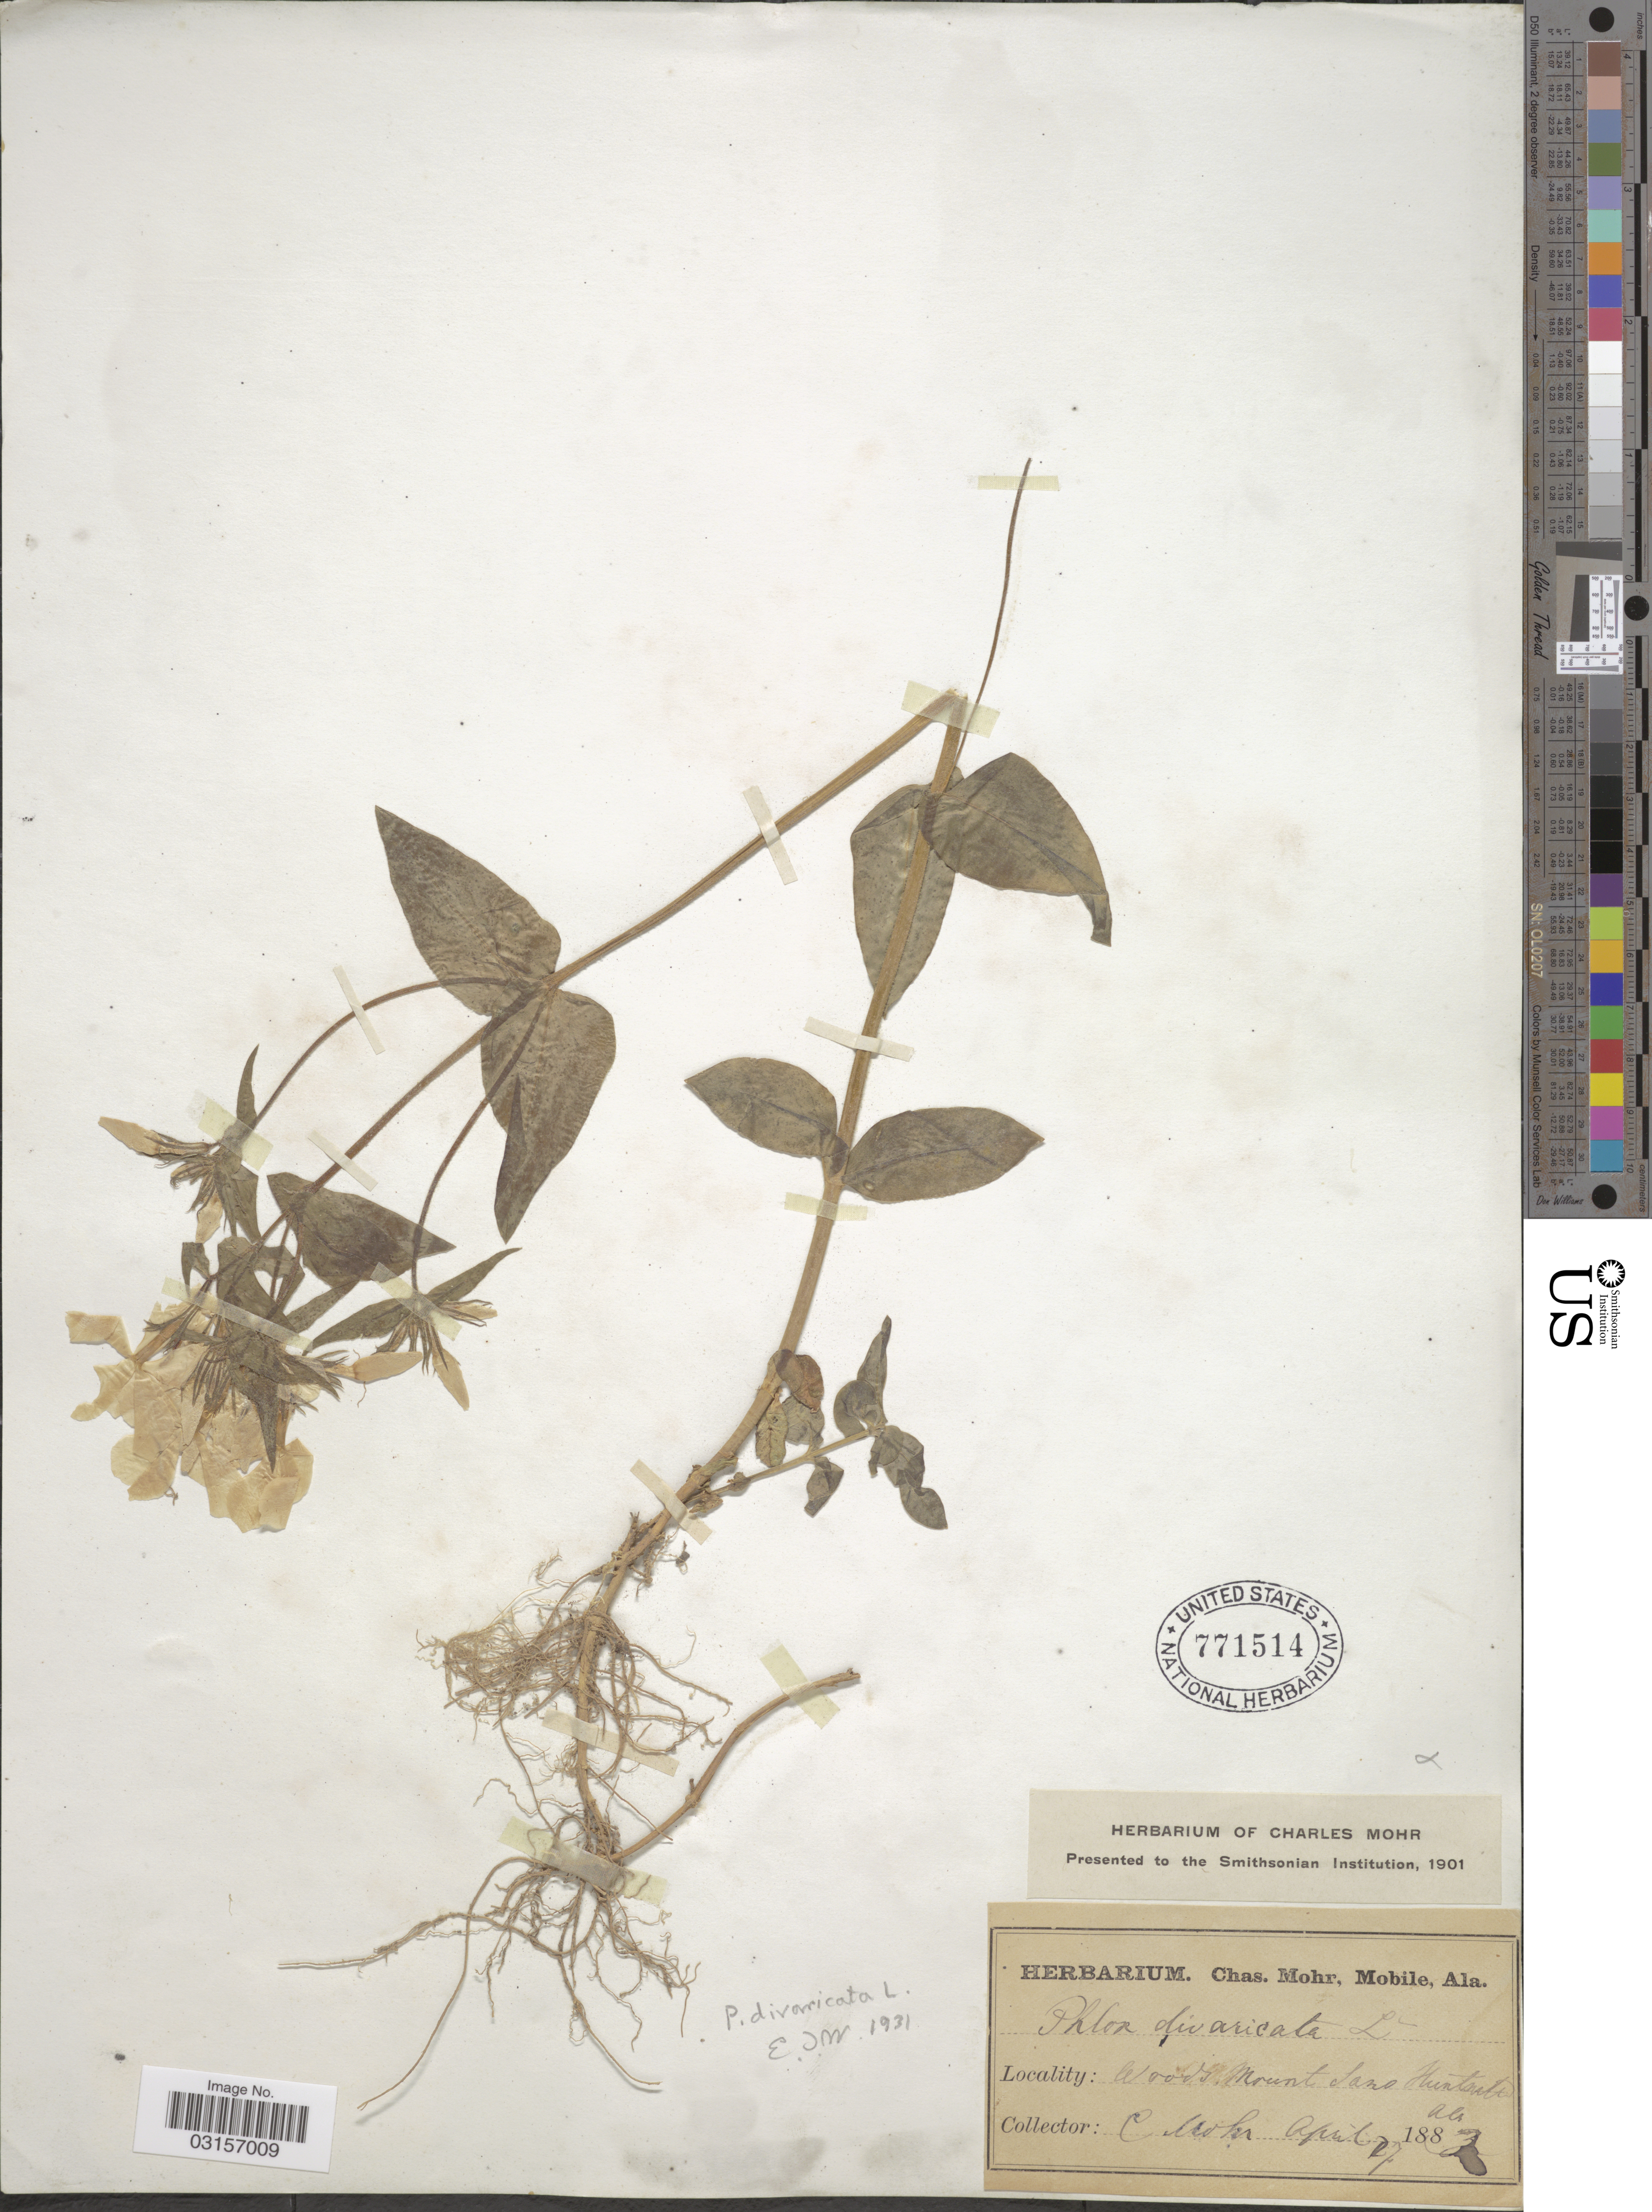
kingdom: Plantae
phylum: Tracheophyta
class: Magnoliopsida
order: Ericales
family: Polemoniaceae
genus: Phlox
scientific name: Phlox divaricata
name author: L.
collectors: C. Mohr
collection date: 1883-04-27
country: United States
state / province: Alabama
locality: Mount Sano Huntsville.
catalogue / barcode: US 771514